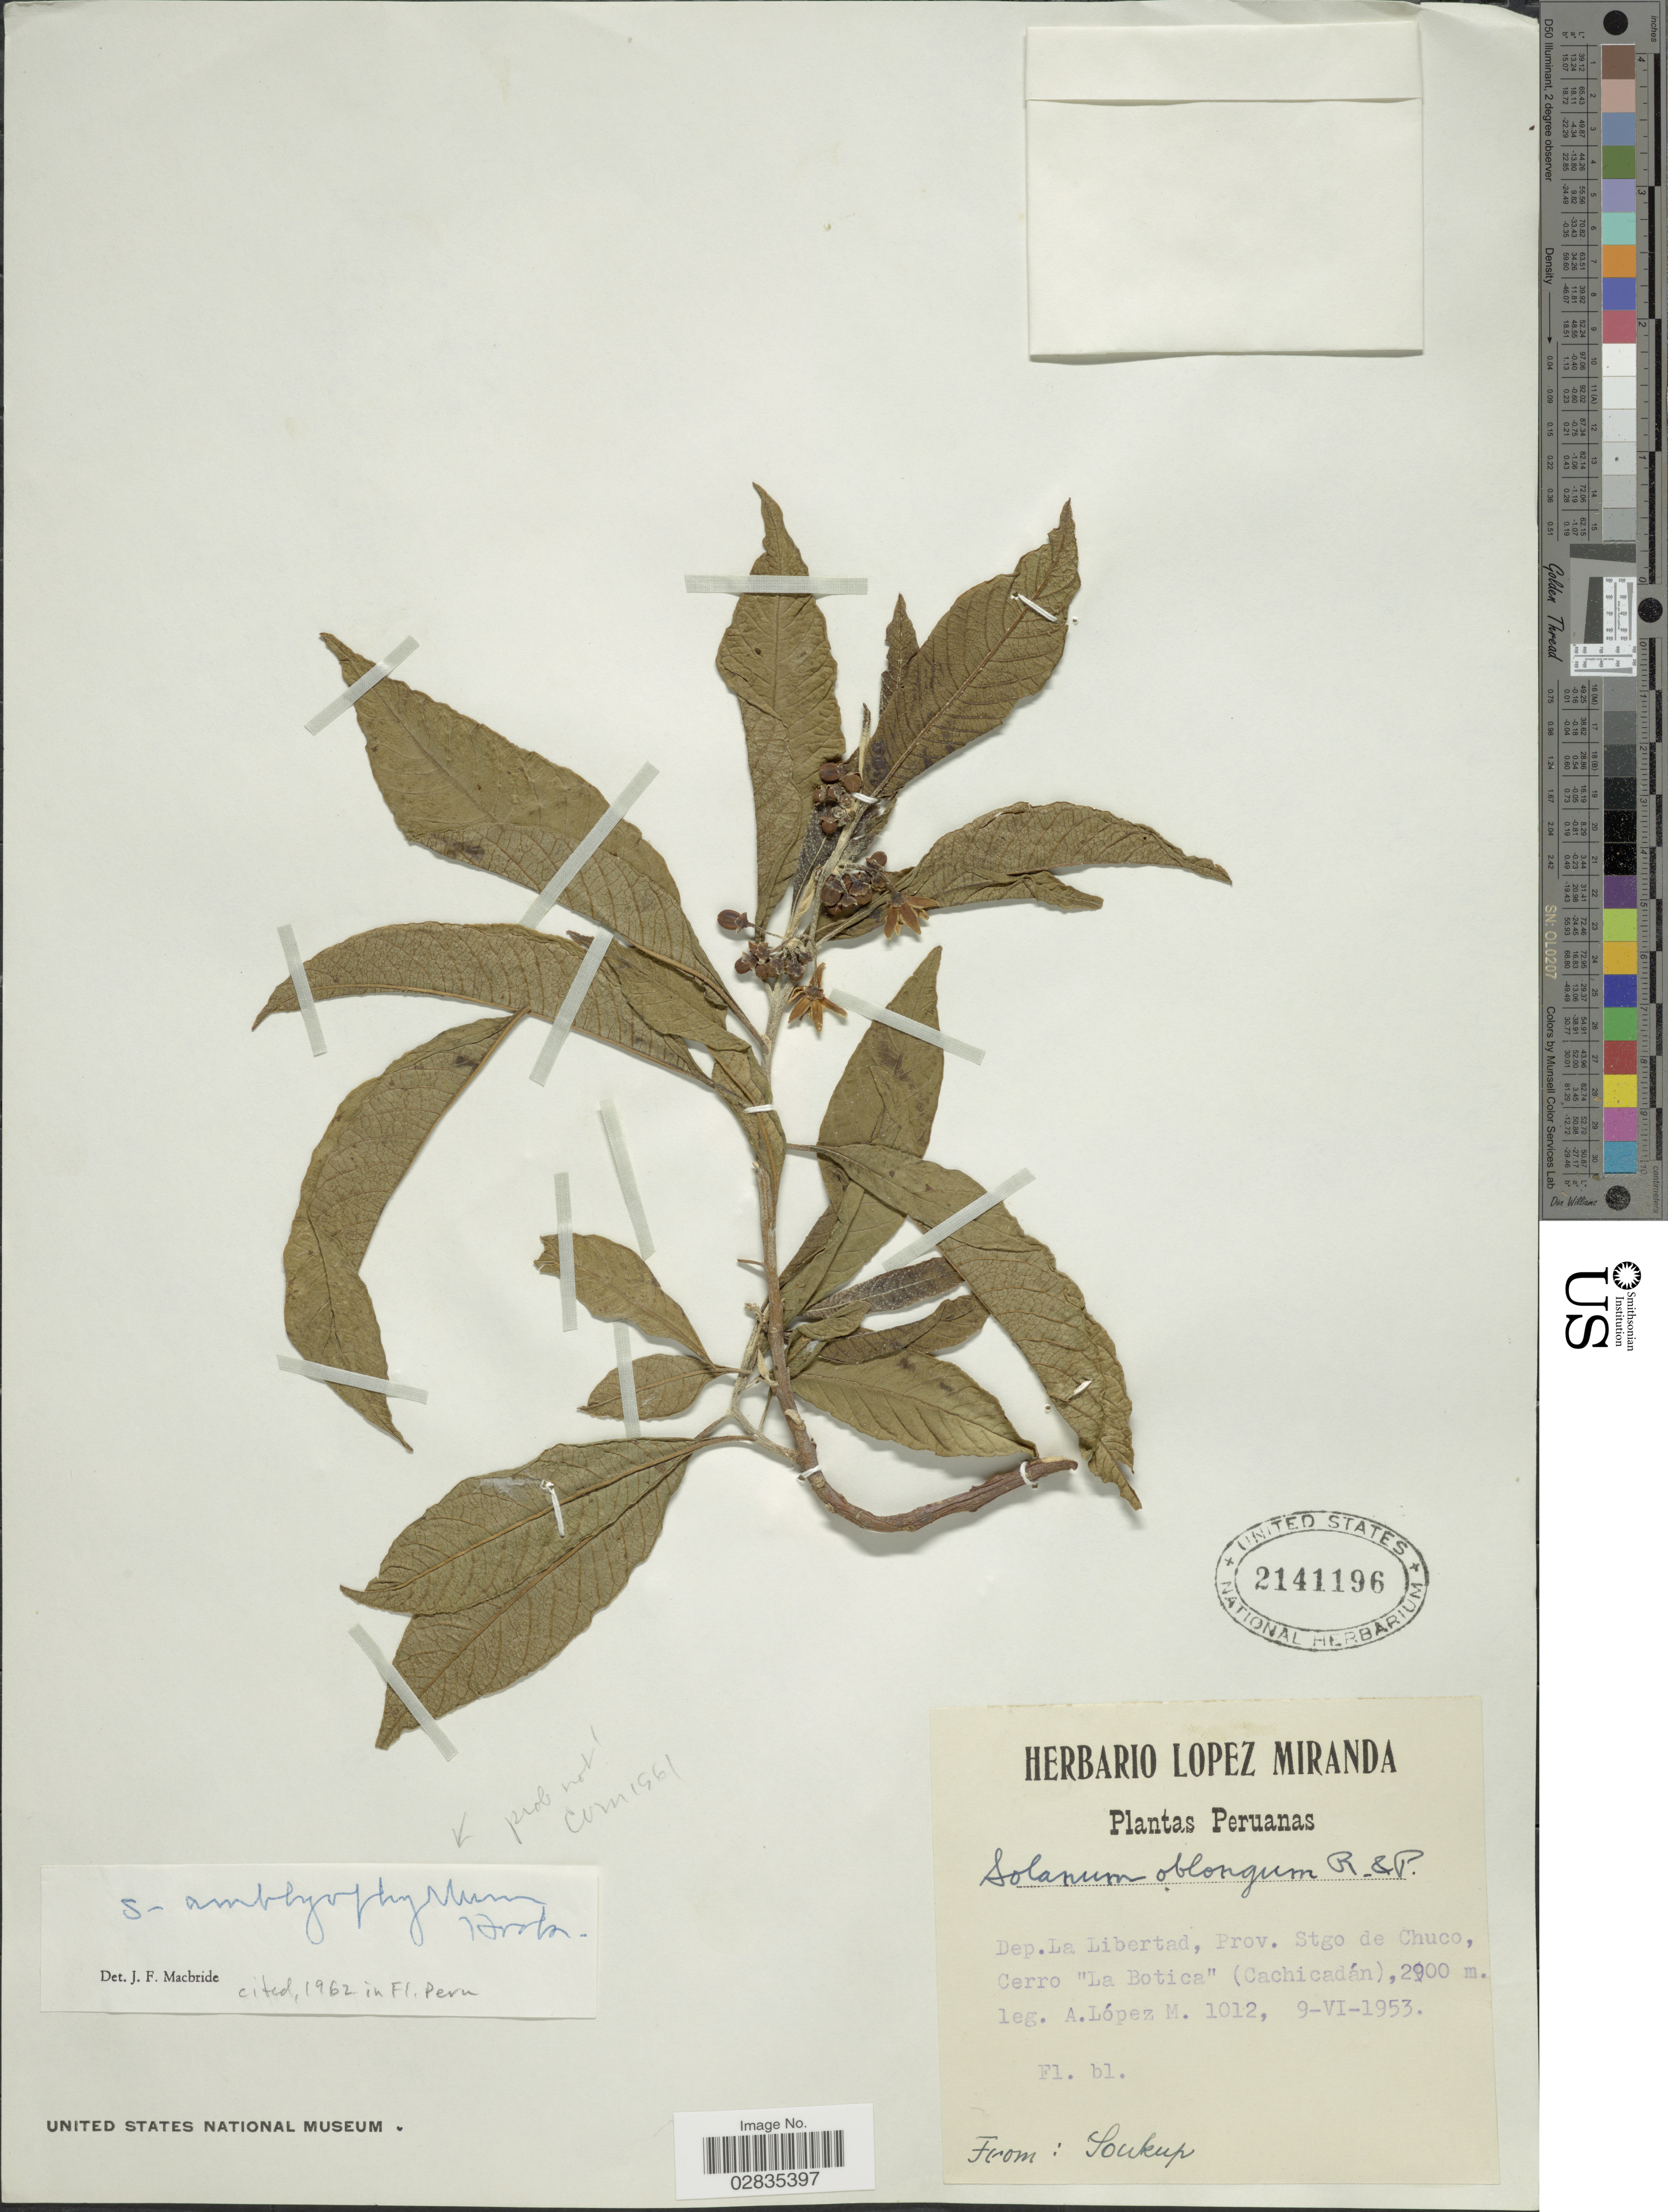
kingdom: Plantae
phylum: Tracheophyta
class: Magnoliopsida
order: Solanales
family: Solanaceae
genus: Solanum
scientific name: Solanum amblophyllum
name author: Benth.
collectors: A. López M.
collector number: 1012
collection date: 1953-06-09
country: Peru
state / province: La Libertad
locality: Dept. La Libertad, Prov. Stgo de Chuco, Cerro "La Botica" (Cachicadán).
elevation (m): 2900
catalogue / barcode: US 2141196